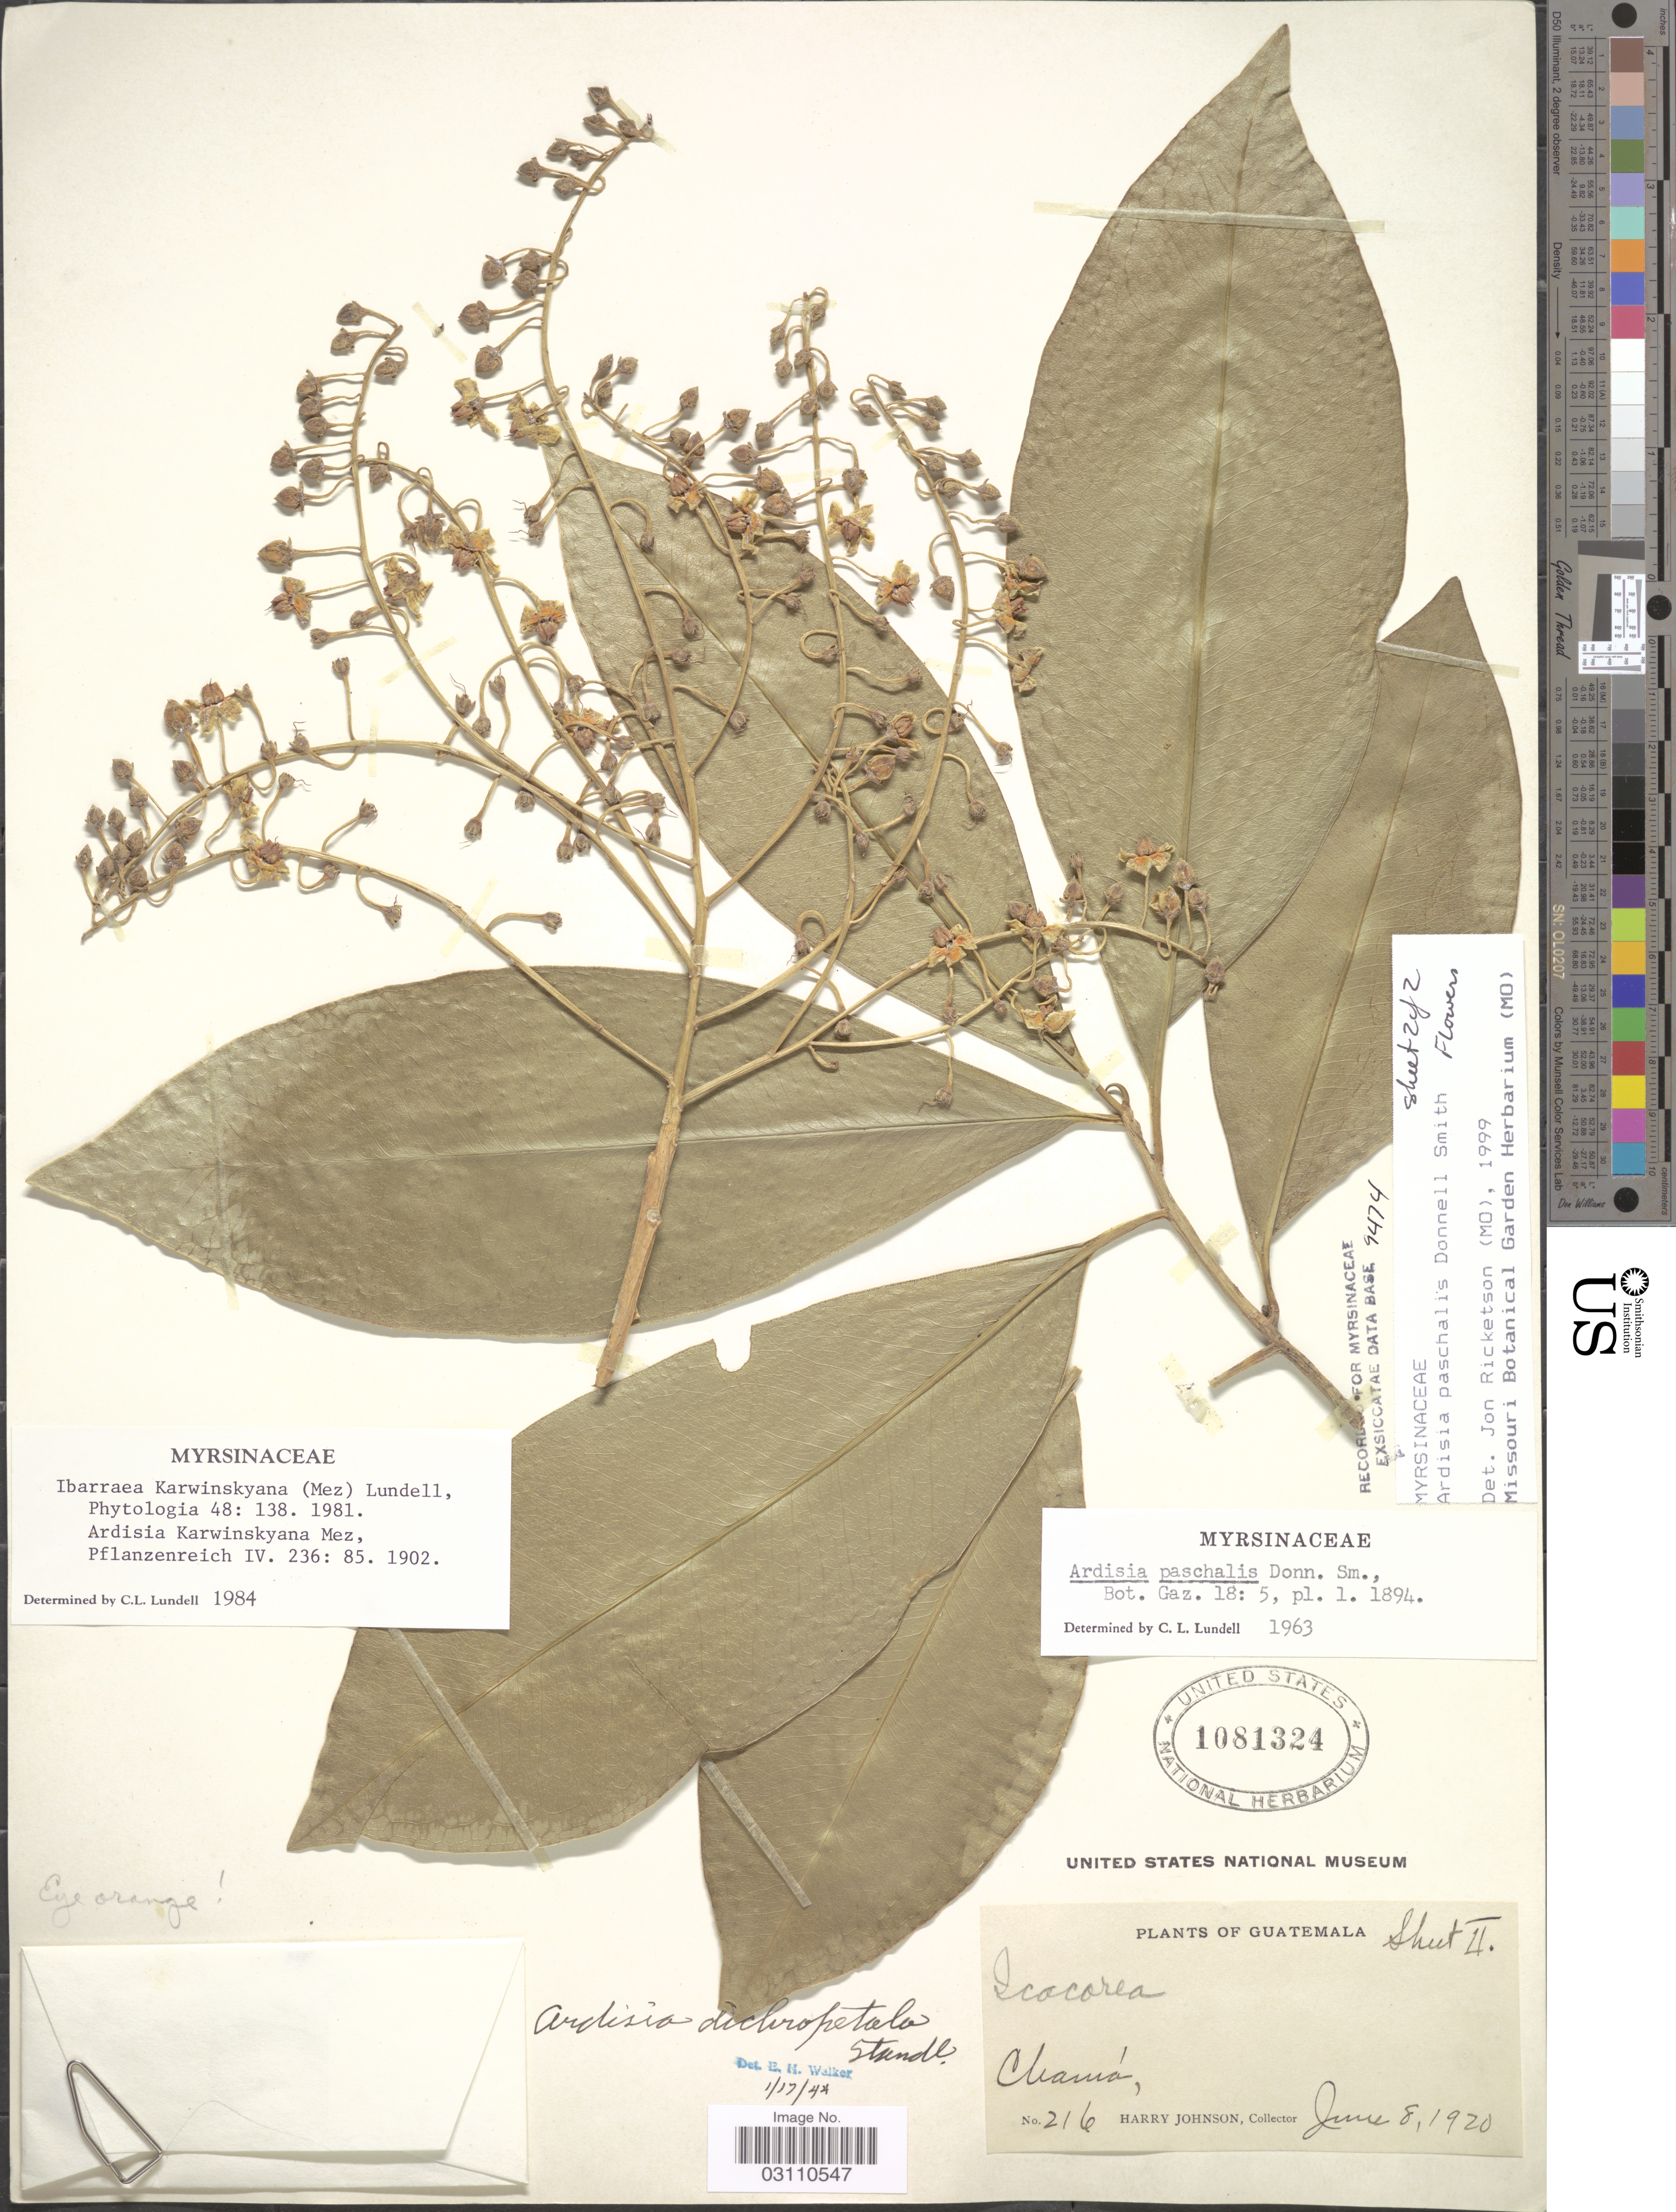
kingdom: Plantae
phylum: Tracheophyta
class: Magnoliopsida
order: Ericales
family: Primulaceae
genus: Ardisia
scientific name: Ardisia paschalis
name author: Donn. Sm.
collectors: H. Johnson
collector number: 216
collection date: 1920-08-06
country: Guatemala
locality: Chamá.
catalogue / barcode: US 1081324